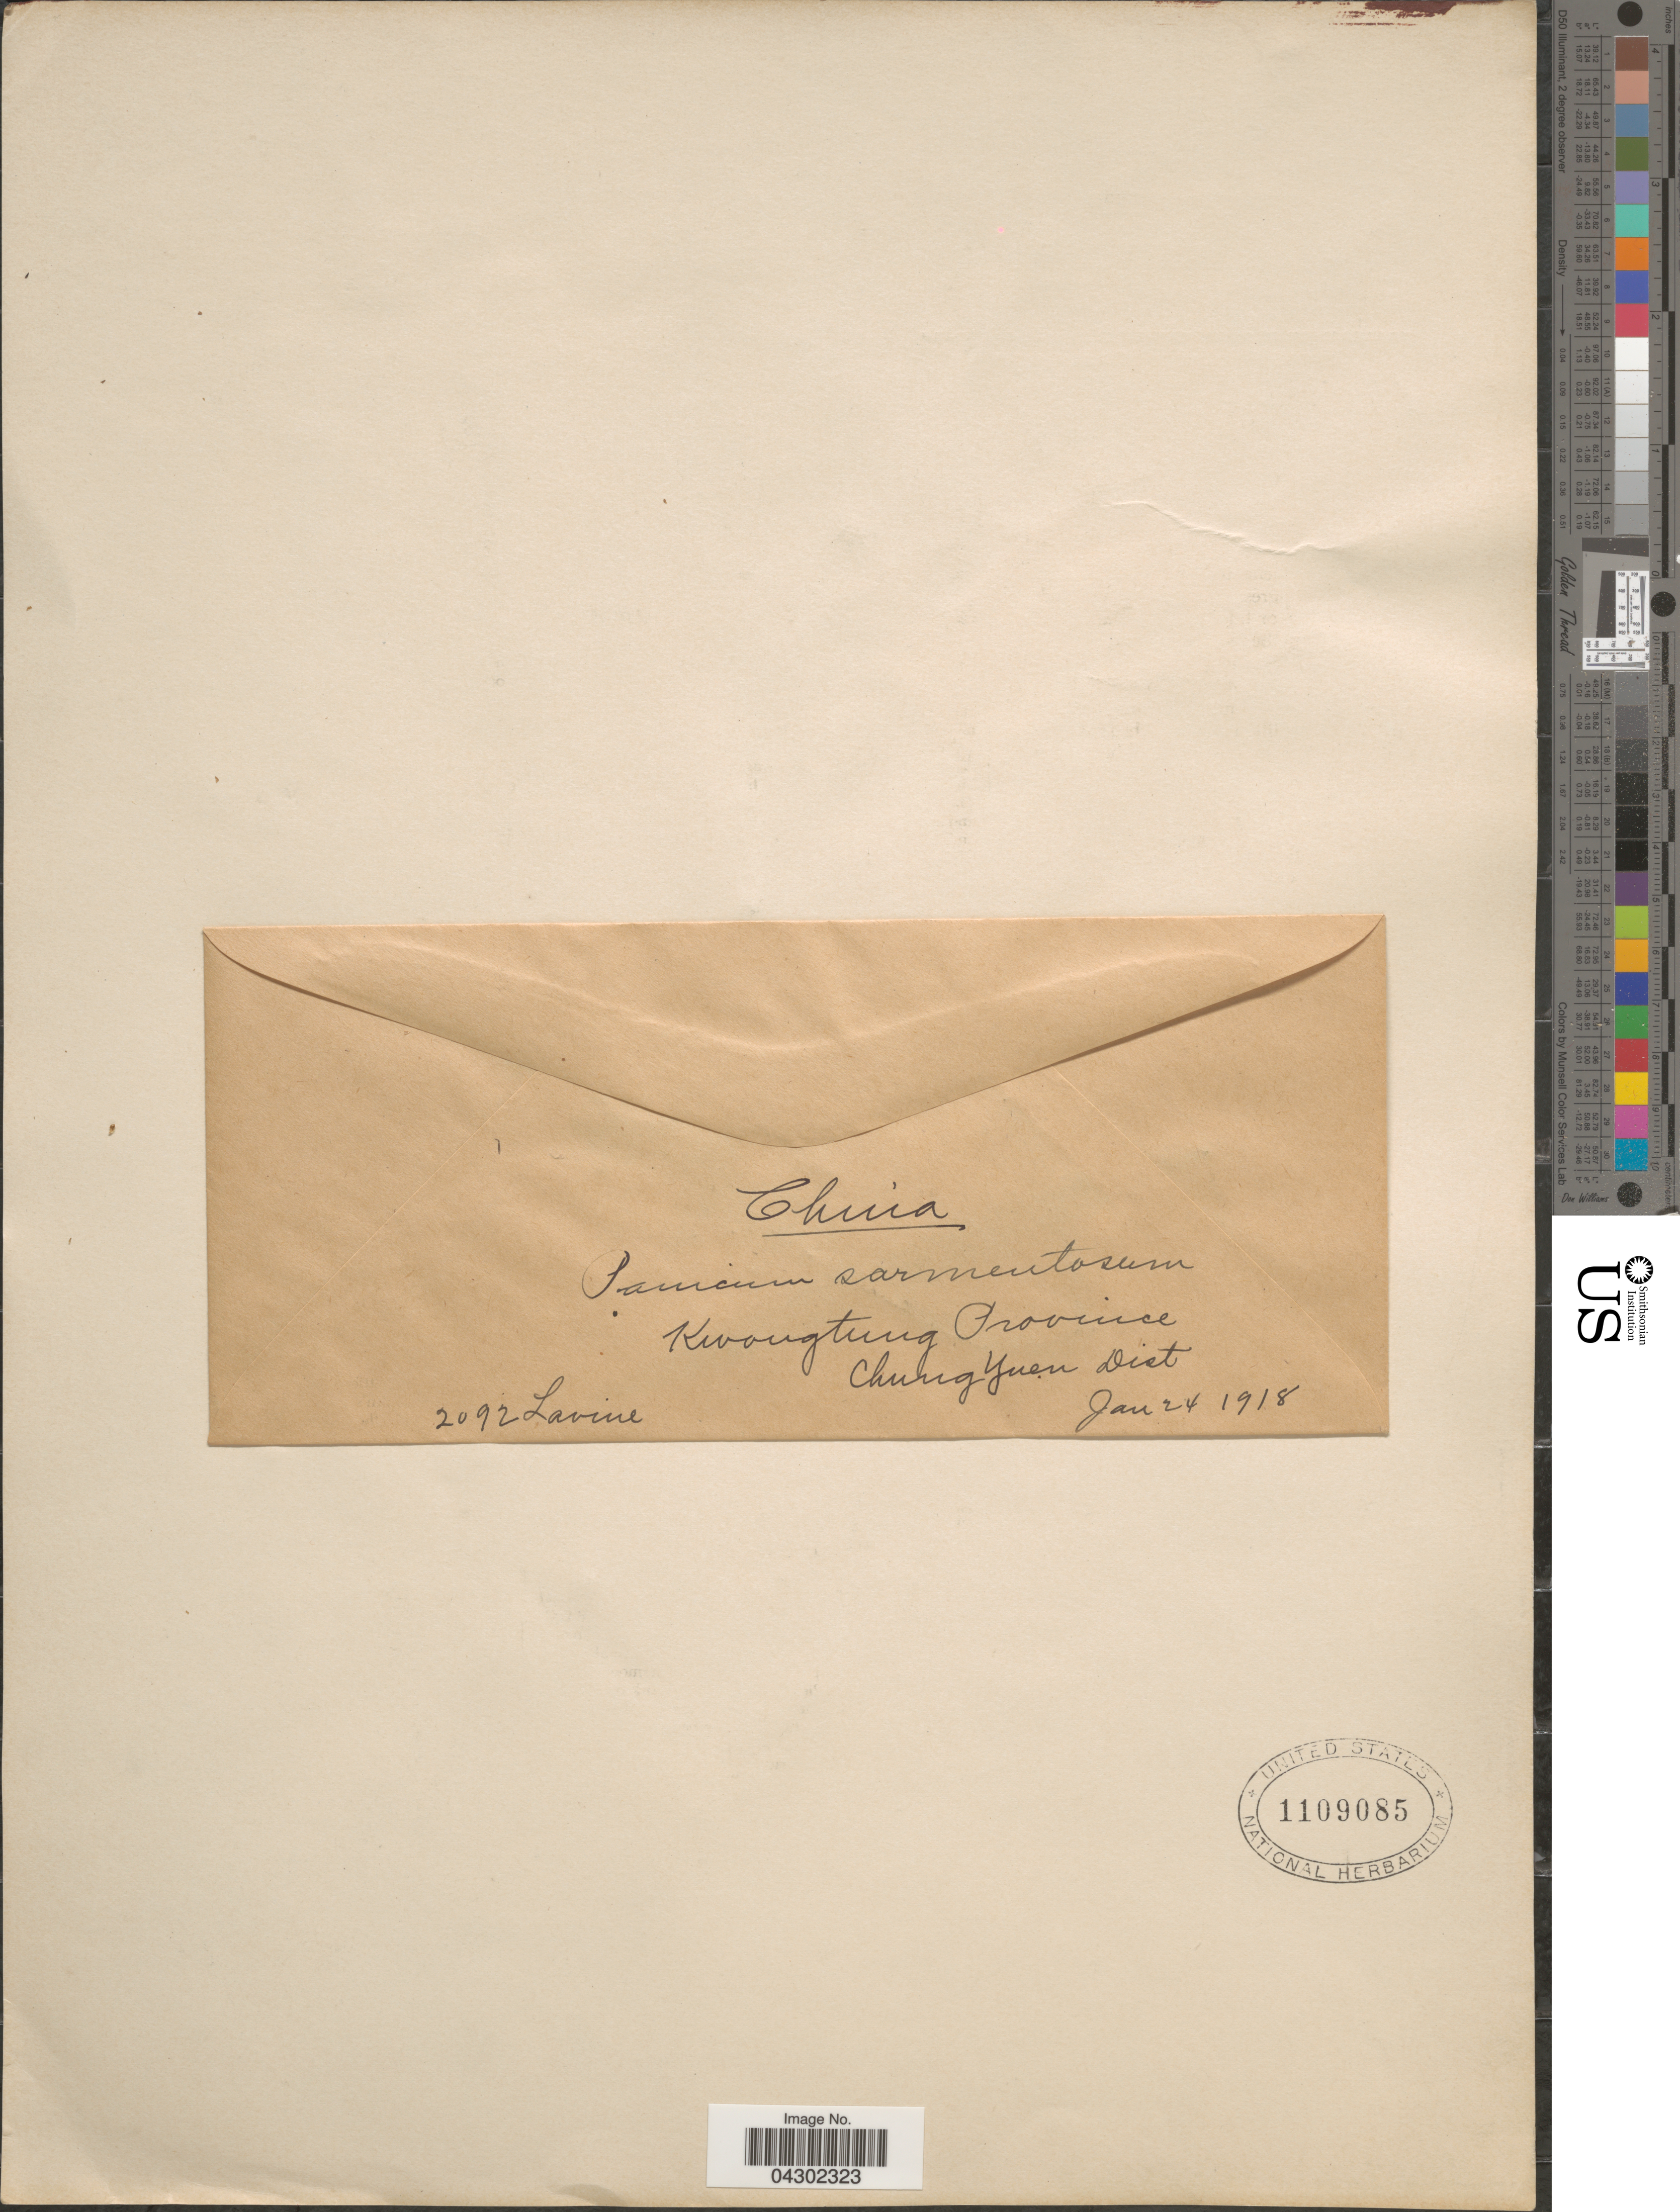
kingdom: Plantae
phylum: Tracheophyta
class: Liliopsida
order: Poales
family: Poaceae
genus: Panicum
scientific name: Panicum sarmentosum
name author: Roxb.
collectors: Lavine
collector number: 2092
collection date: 1918-01-24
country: China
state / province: Guangdong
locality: Kwongtung Province. Chung Yuen Dist.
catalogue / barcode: US 1109085